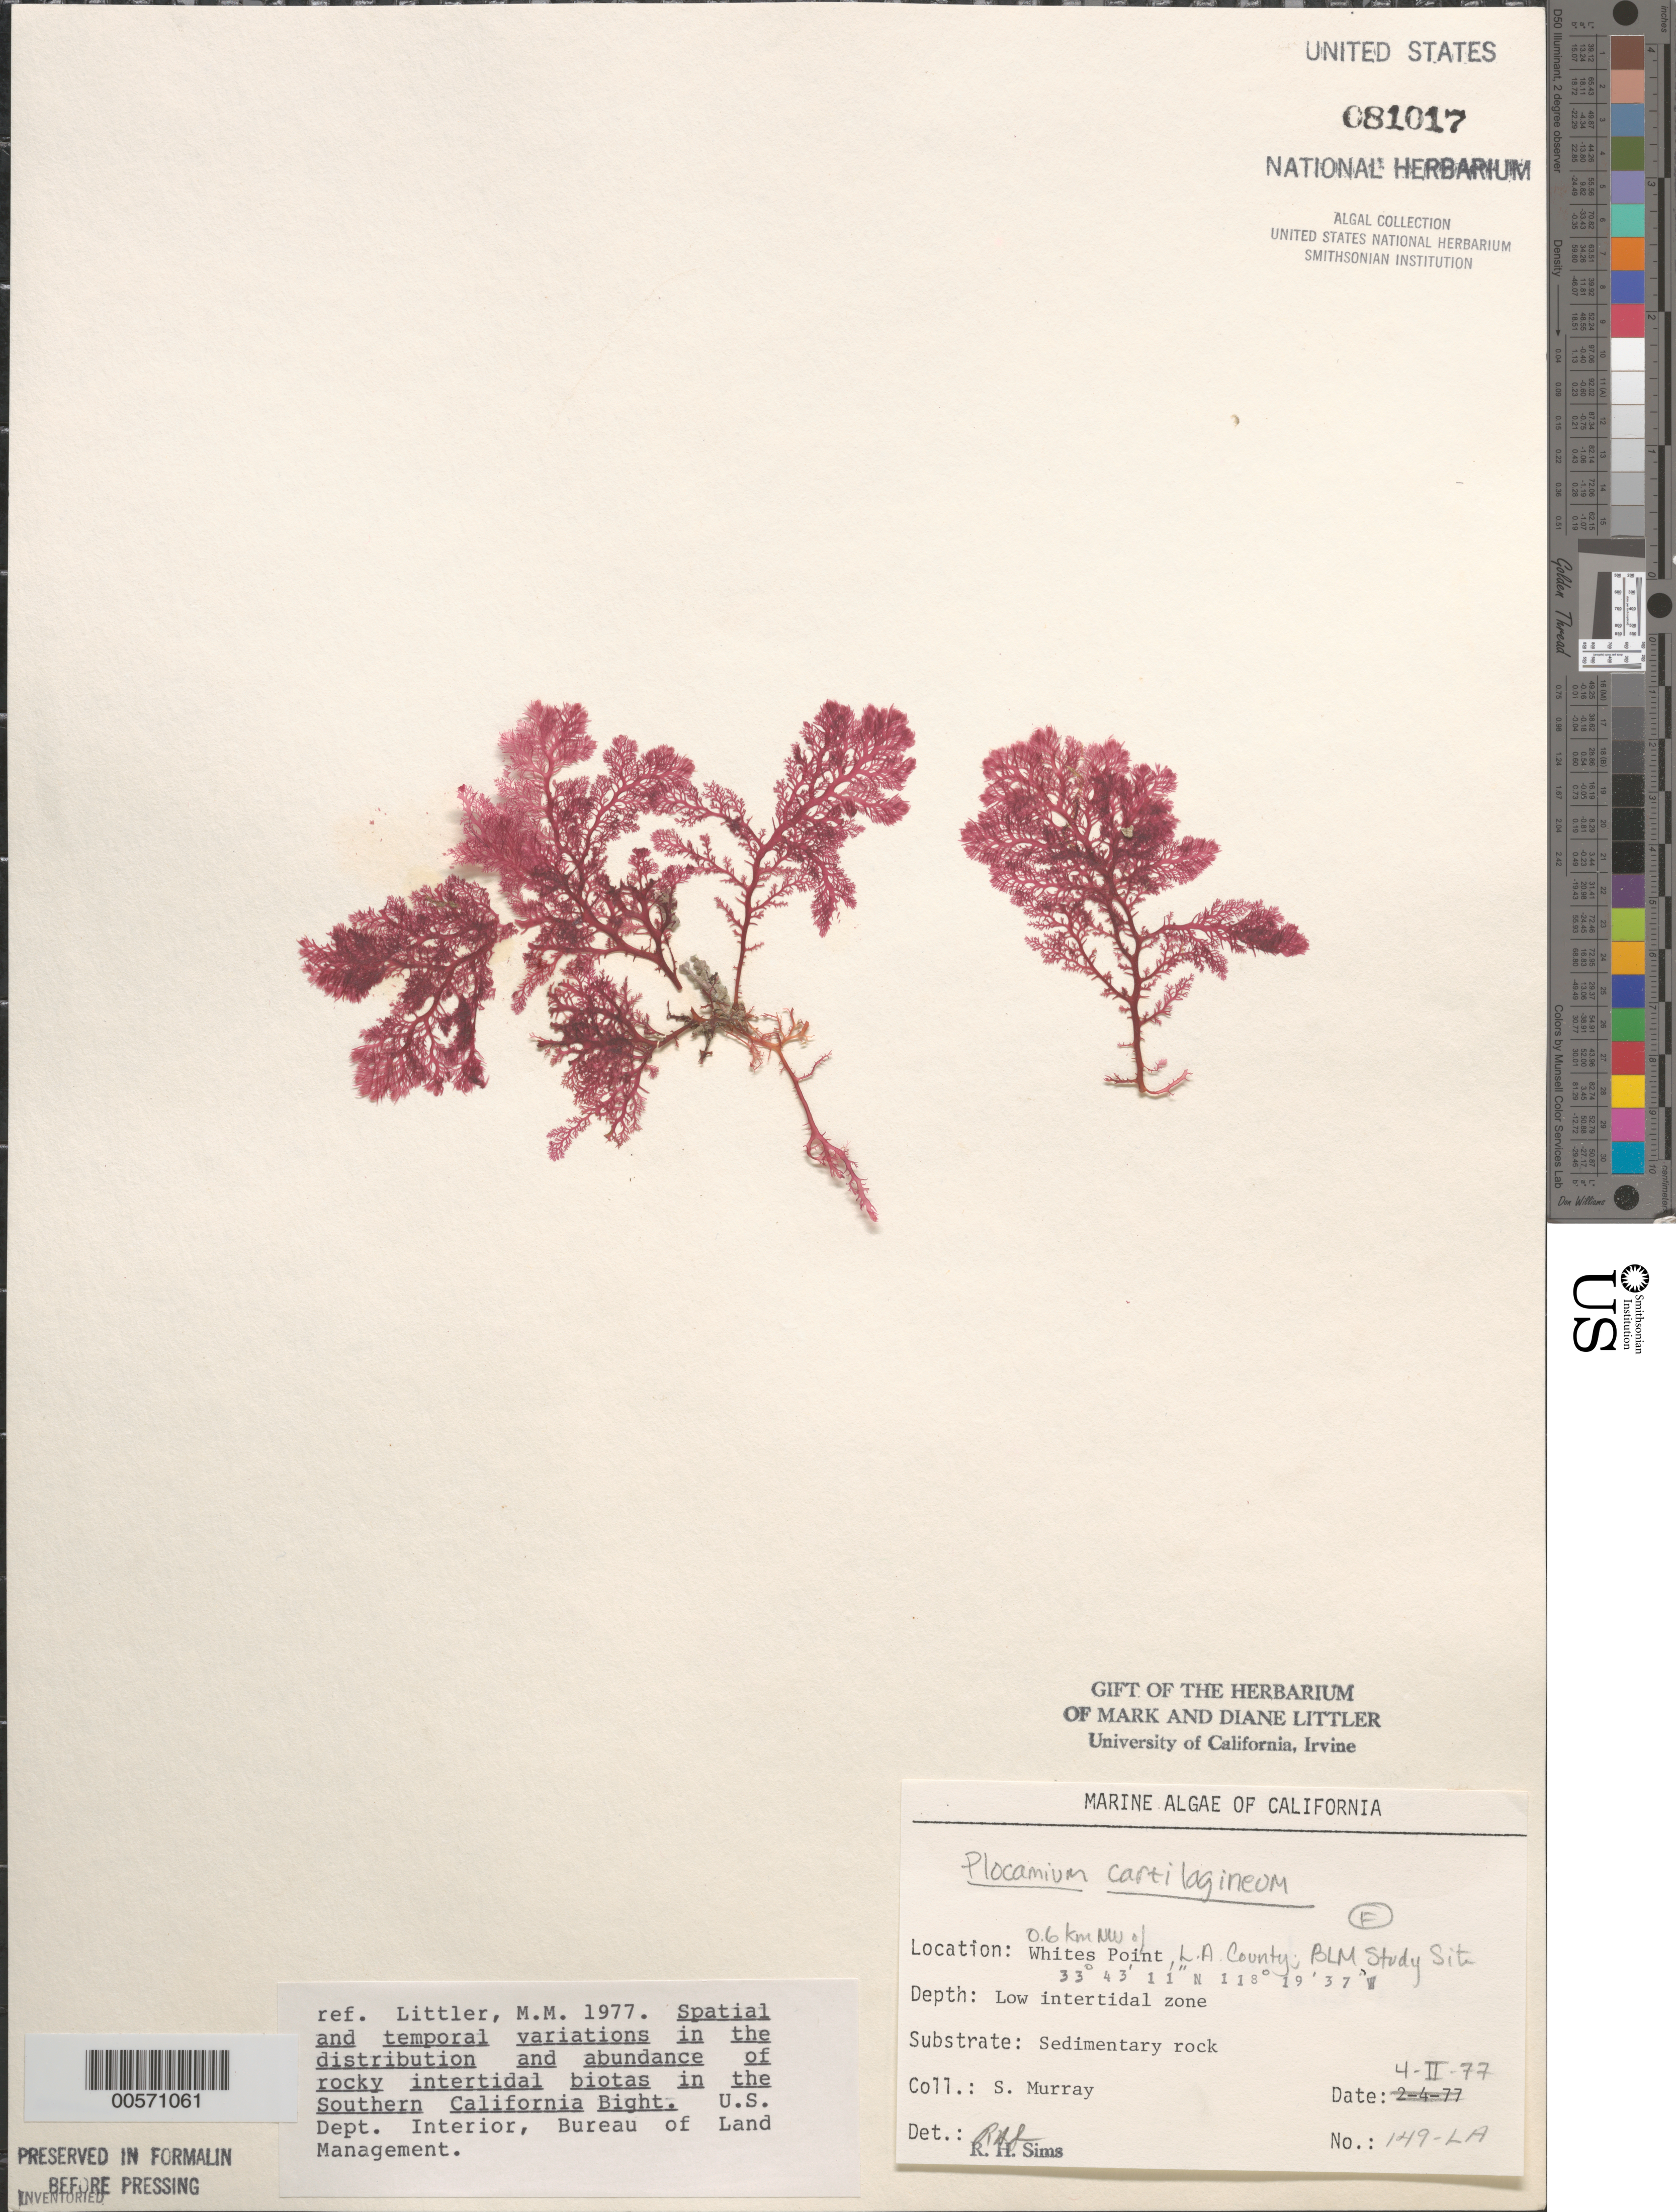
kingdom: Plantae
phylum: Rhodophyta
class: Florideophyceae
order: Plocamiales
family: Plocamiaceae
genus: Plocamium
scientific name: Plocamium cartilagineum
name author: (L.) P.S. Dixon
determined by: Sims, Robert H.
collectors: S. N. Murray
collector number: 149-LA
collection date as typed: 04 Feb 1977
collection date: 1977-02-04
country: United States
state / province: California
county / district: Los Angeles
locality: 0.6 km northwest of Whites Point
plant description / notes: BLM-SOCALBIGHT Rocky Intertidal Survey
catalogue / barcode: US 81017